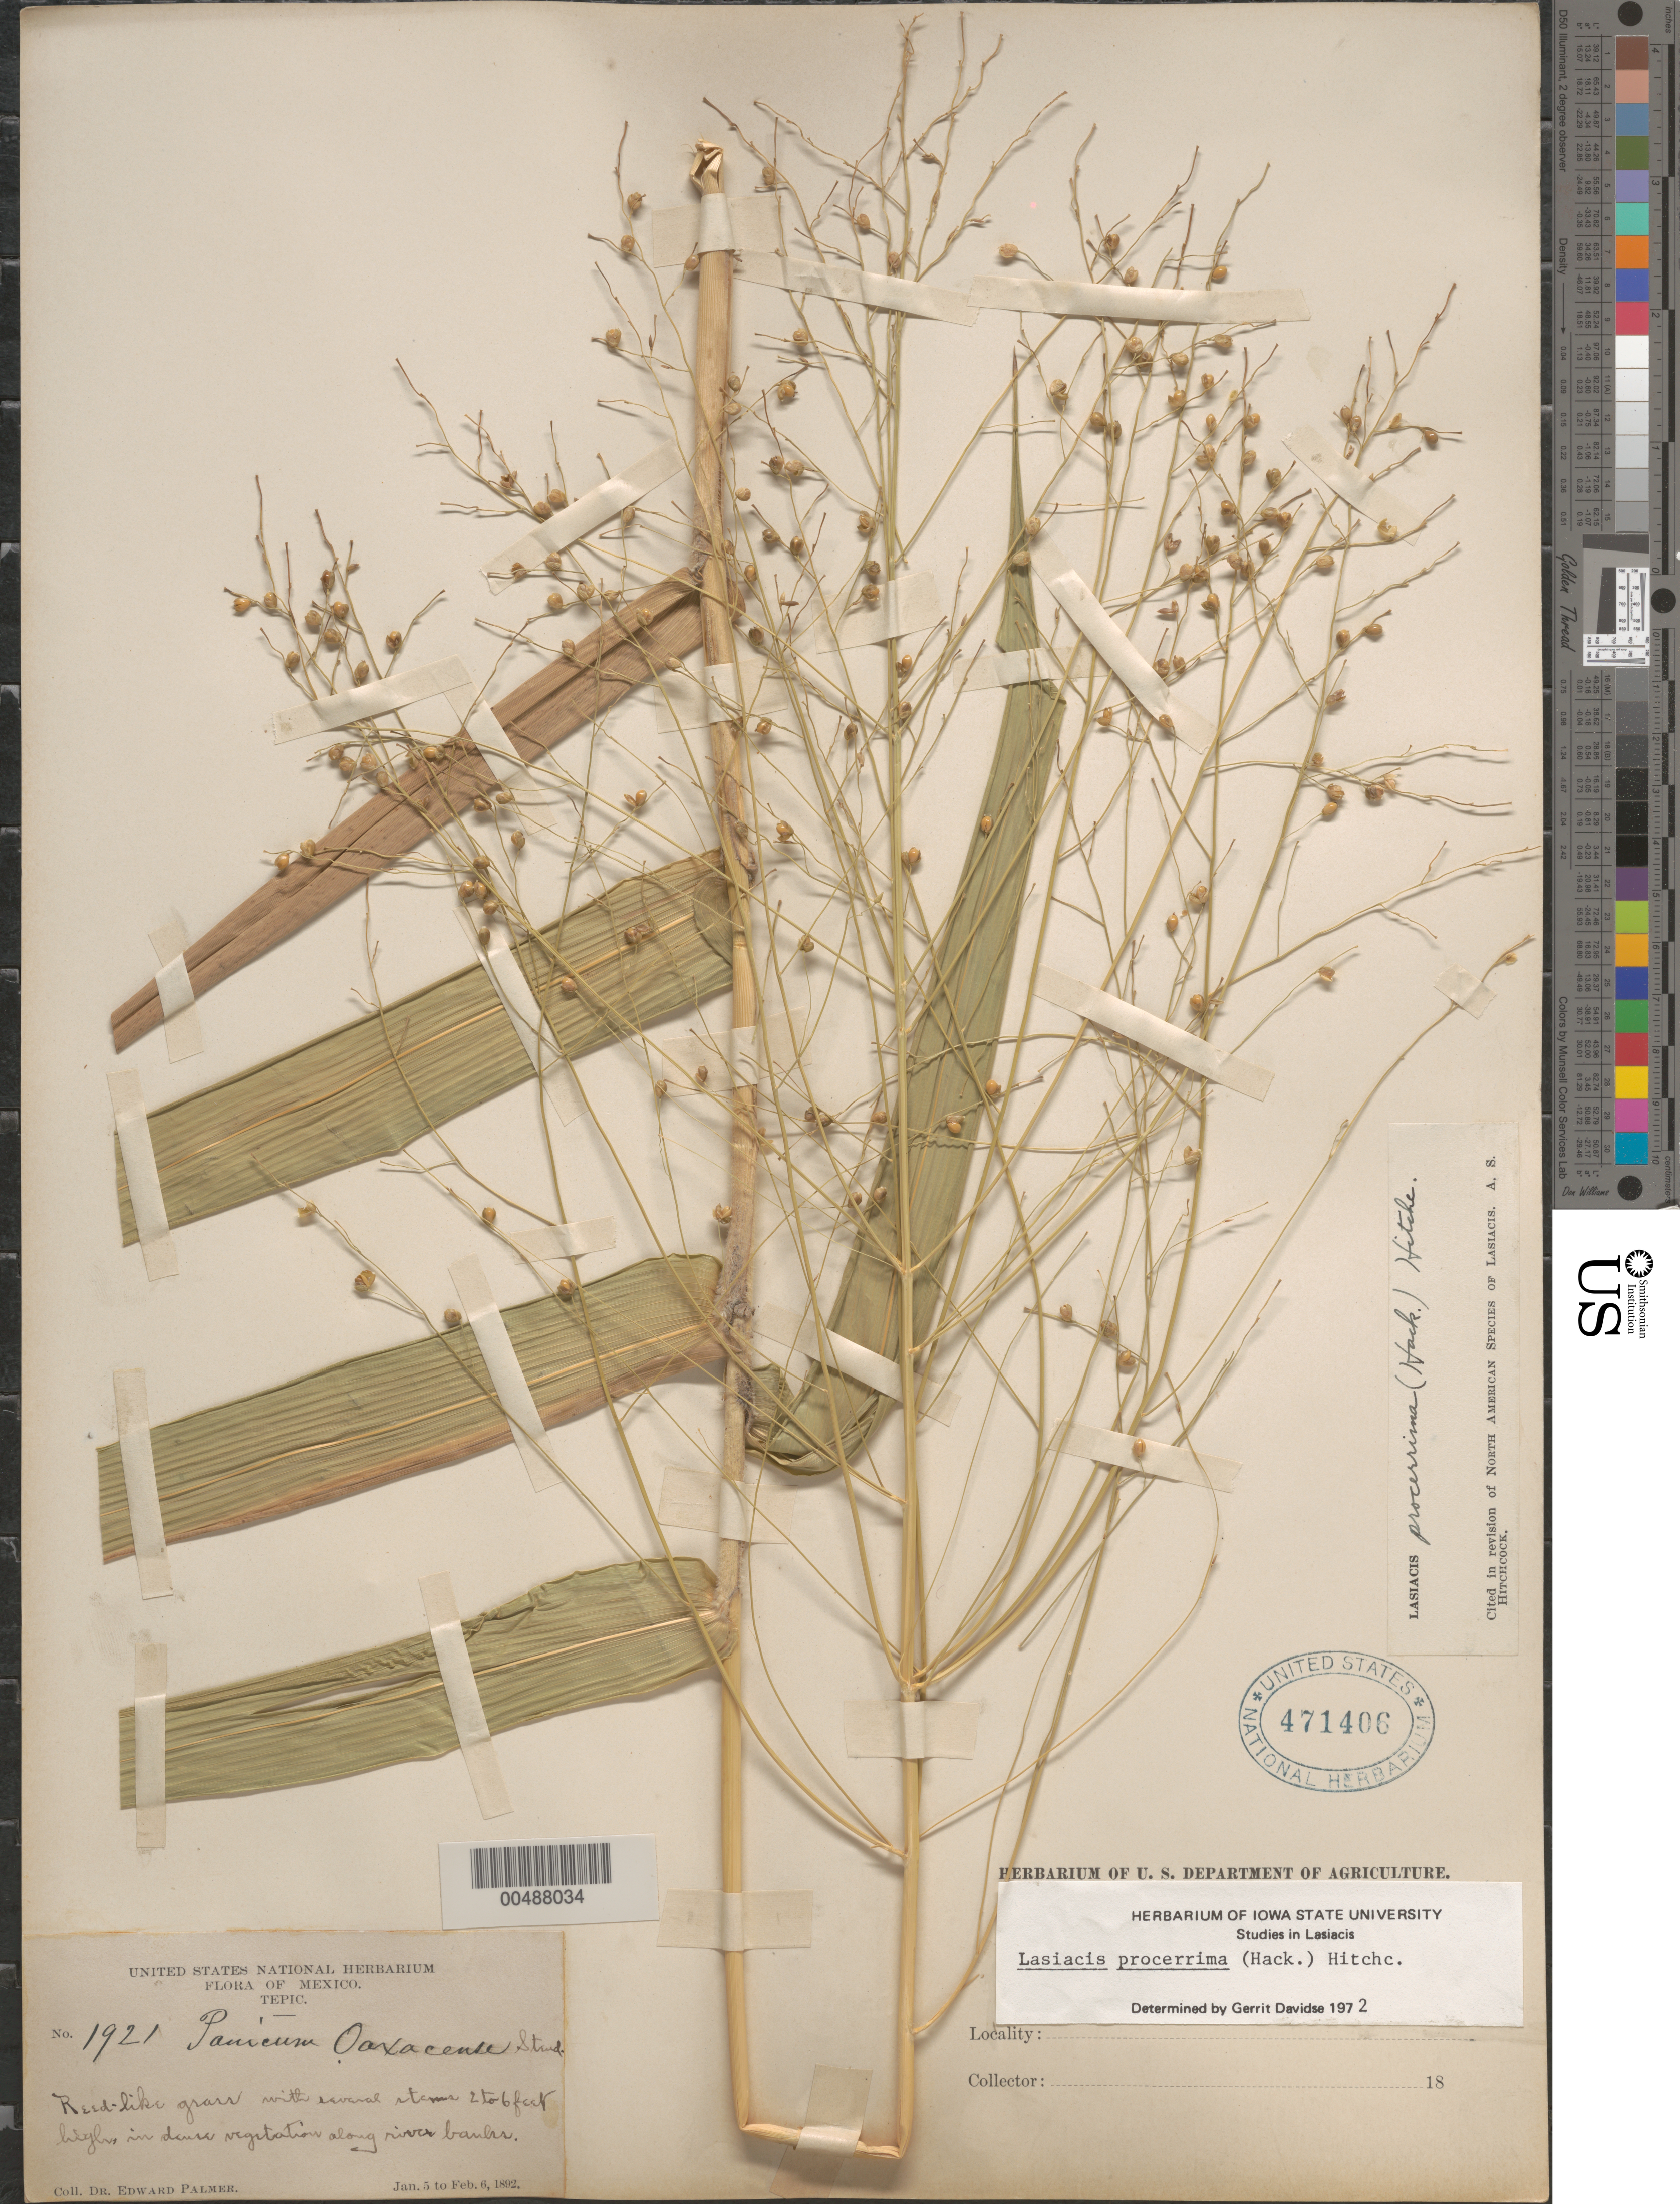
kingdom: Plantae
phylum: Tracheophyta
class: Liliopsida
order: Poales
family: Poaceae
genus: Lasiacis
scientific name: Lasiacis procerrima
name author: (Hack.) Hitchc.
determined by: Davidse, Gerrit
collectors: E. Palmer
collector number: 1921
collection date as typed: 5 Jan 1892 to 6 Feb 1892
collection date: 1892-01-05/1892-02-06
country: Mexico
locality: Tepic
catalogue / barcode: US 471406